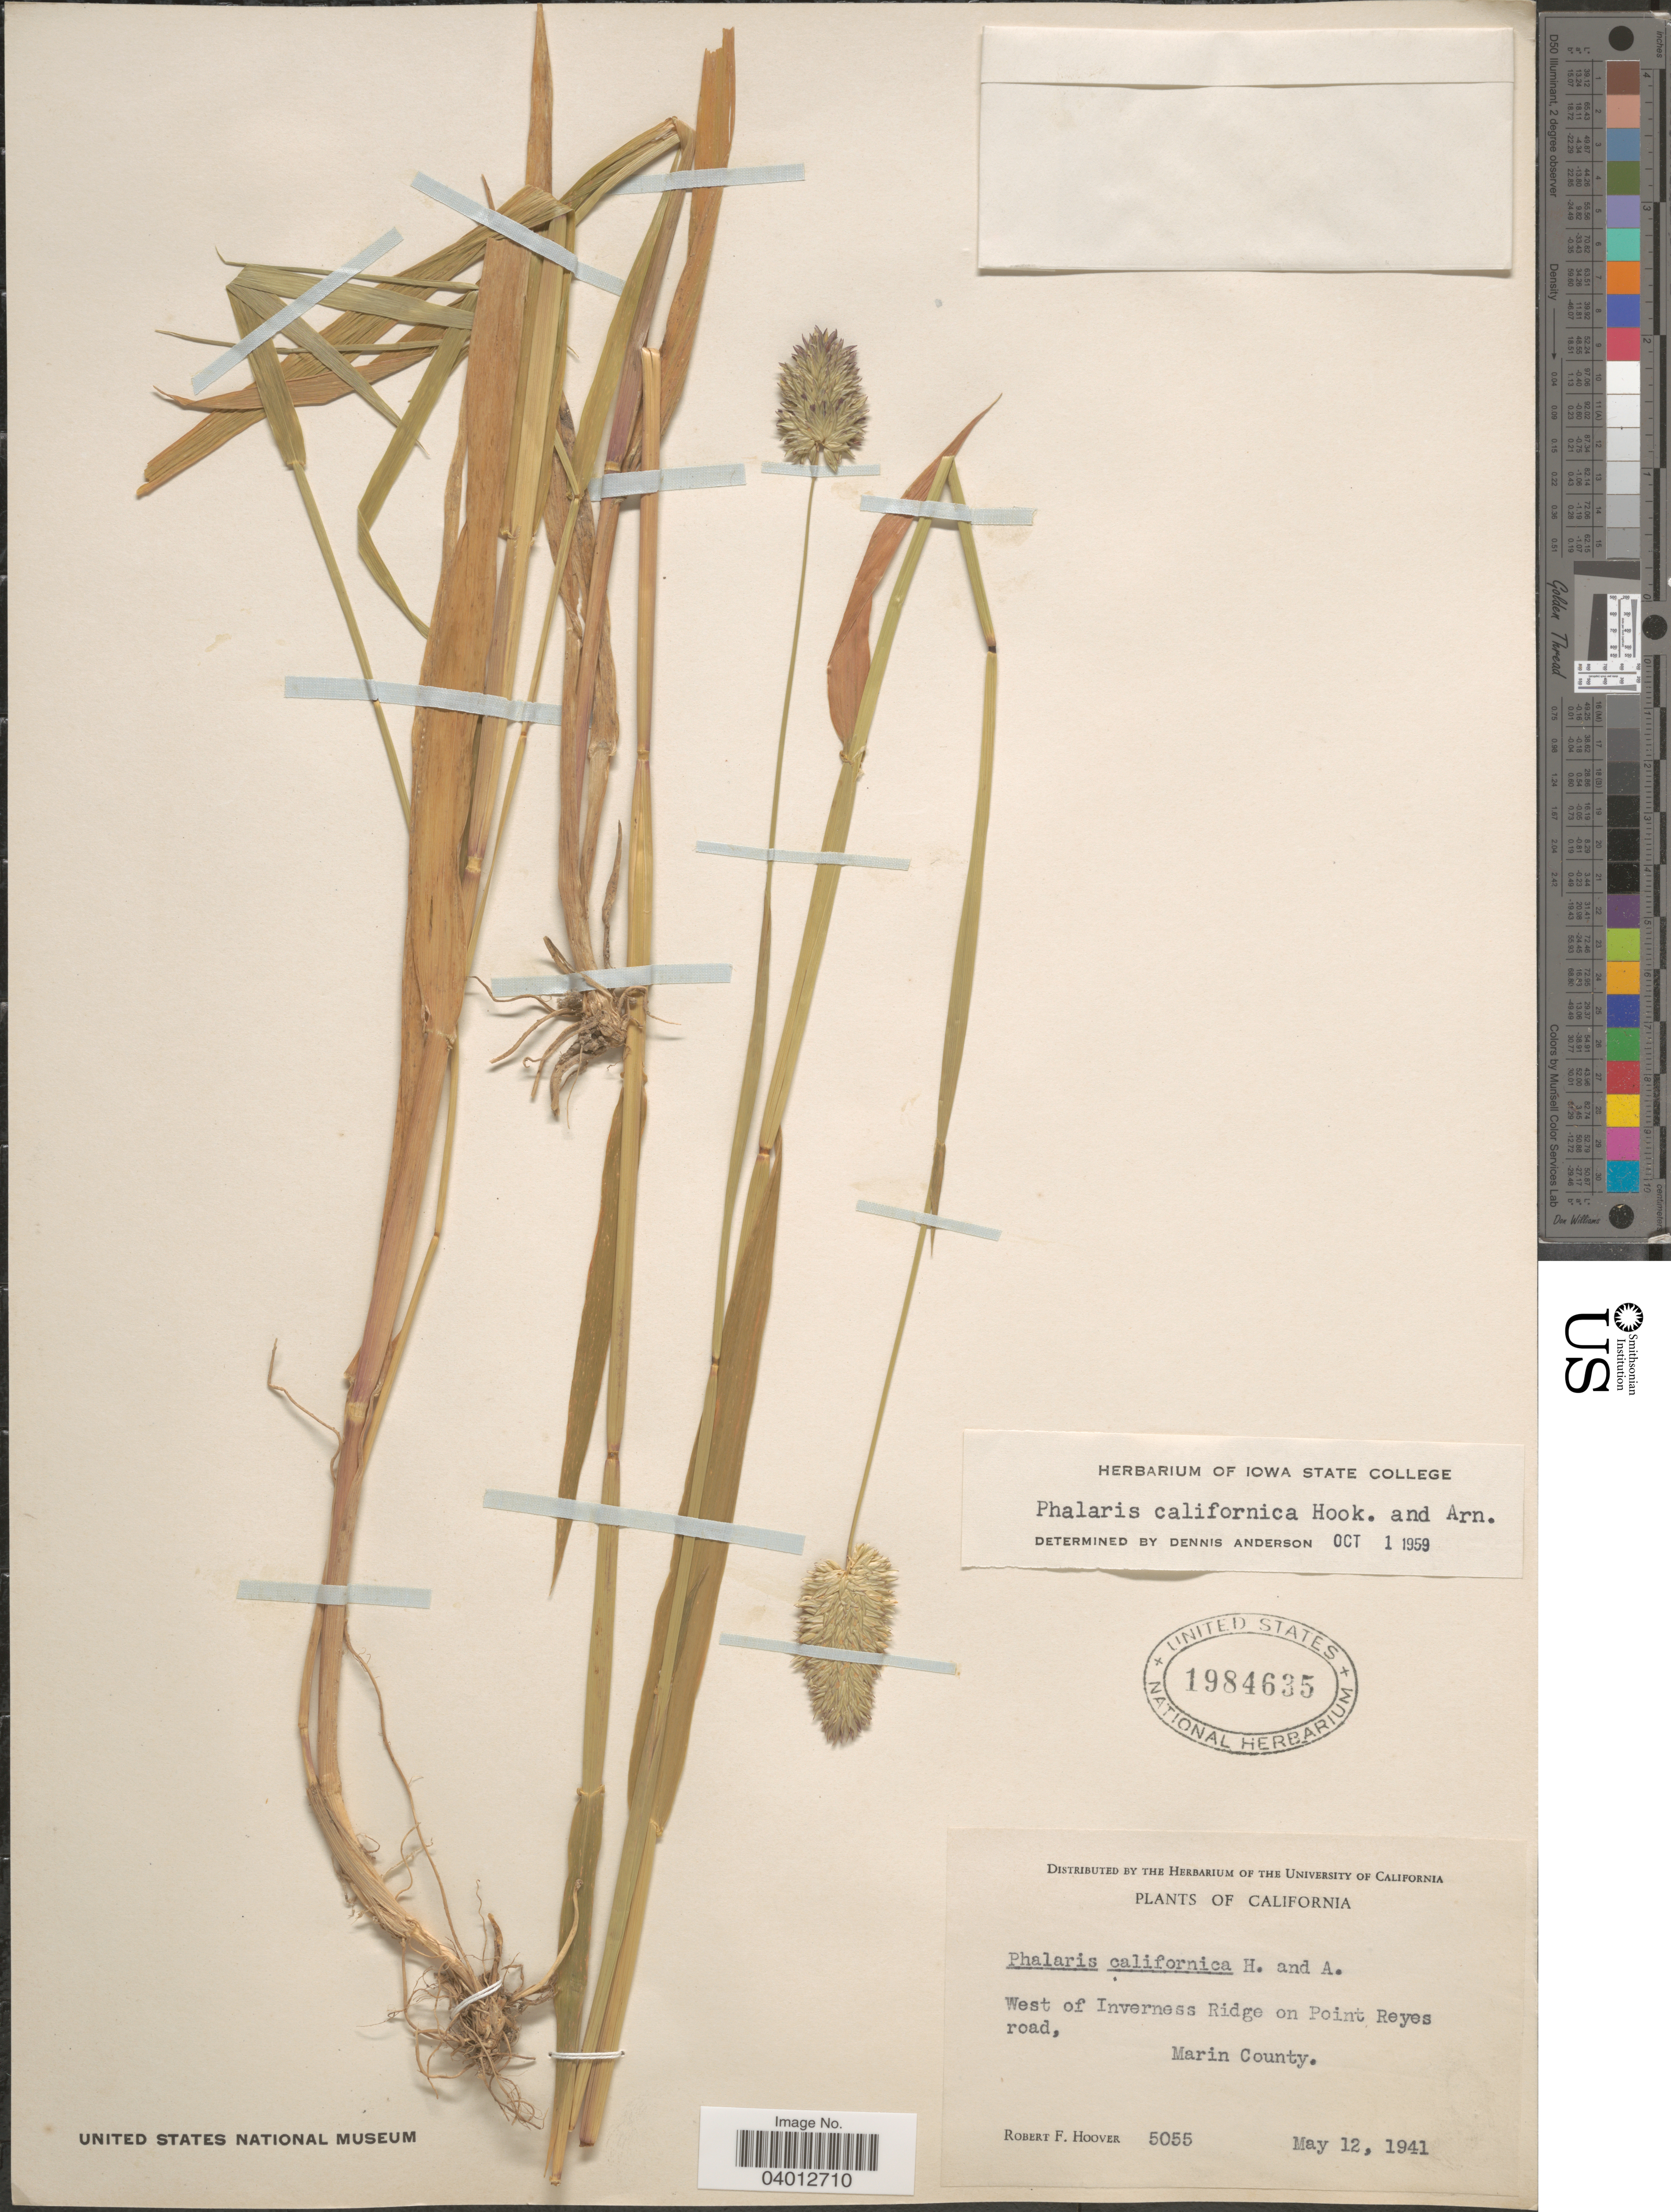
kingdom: Plantae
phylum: Tracheophyta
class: Liliopsida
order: Poales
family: Poaceae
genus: Phalaris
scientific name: Phalaris californica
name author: Hook. & Arn.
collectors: R. F. Hoover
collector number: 5055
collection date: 1941-05-12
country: United States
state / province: California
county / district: Marin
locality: West of Inverness Ridge on Point Reyes road, Marin County.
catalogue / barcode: US 1984635